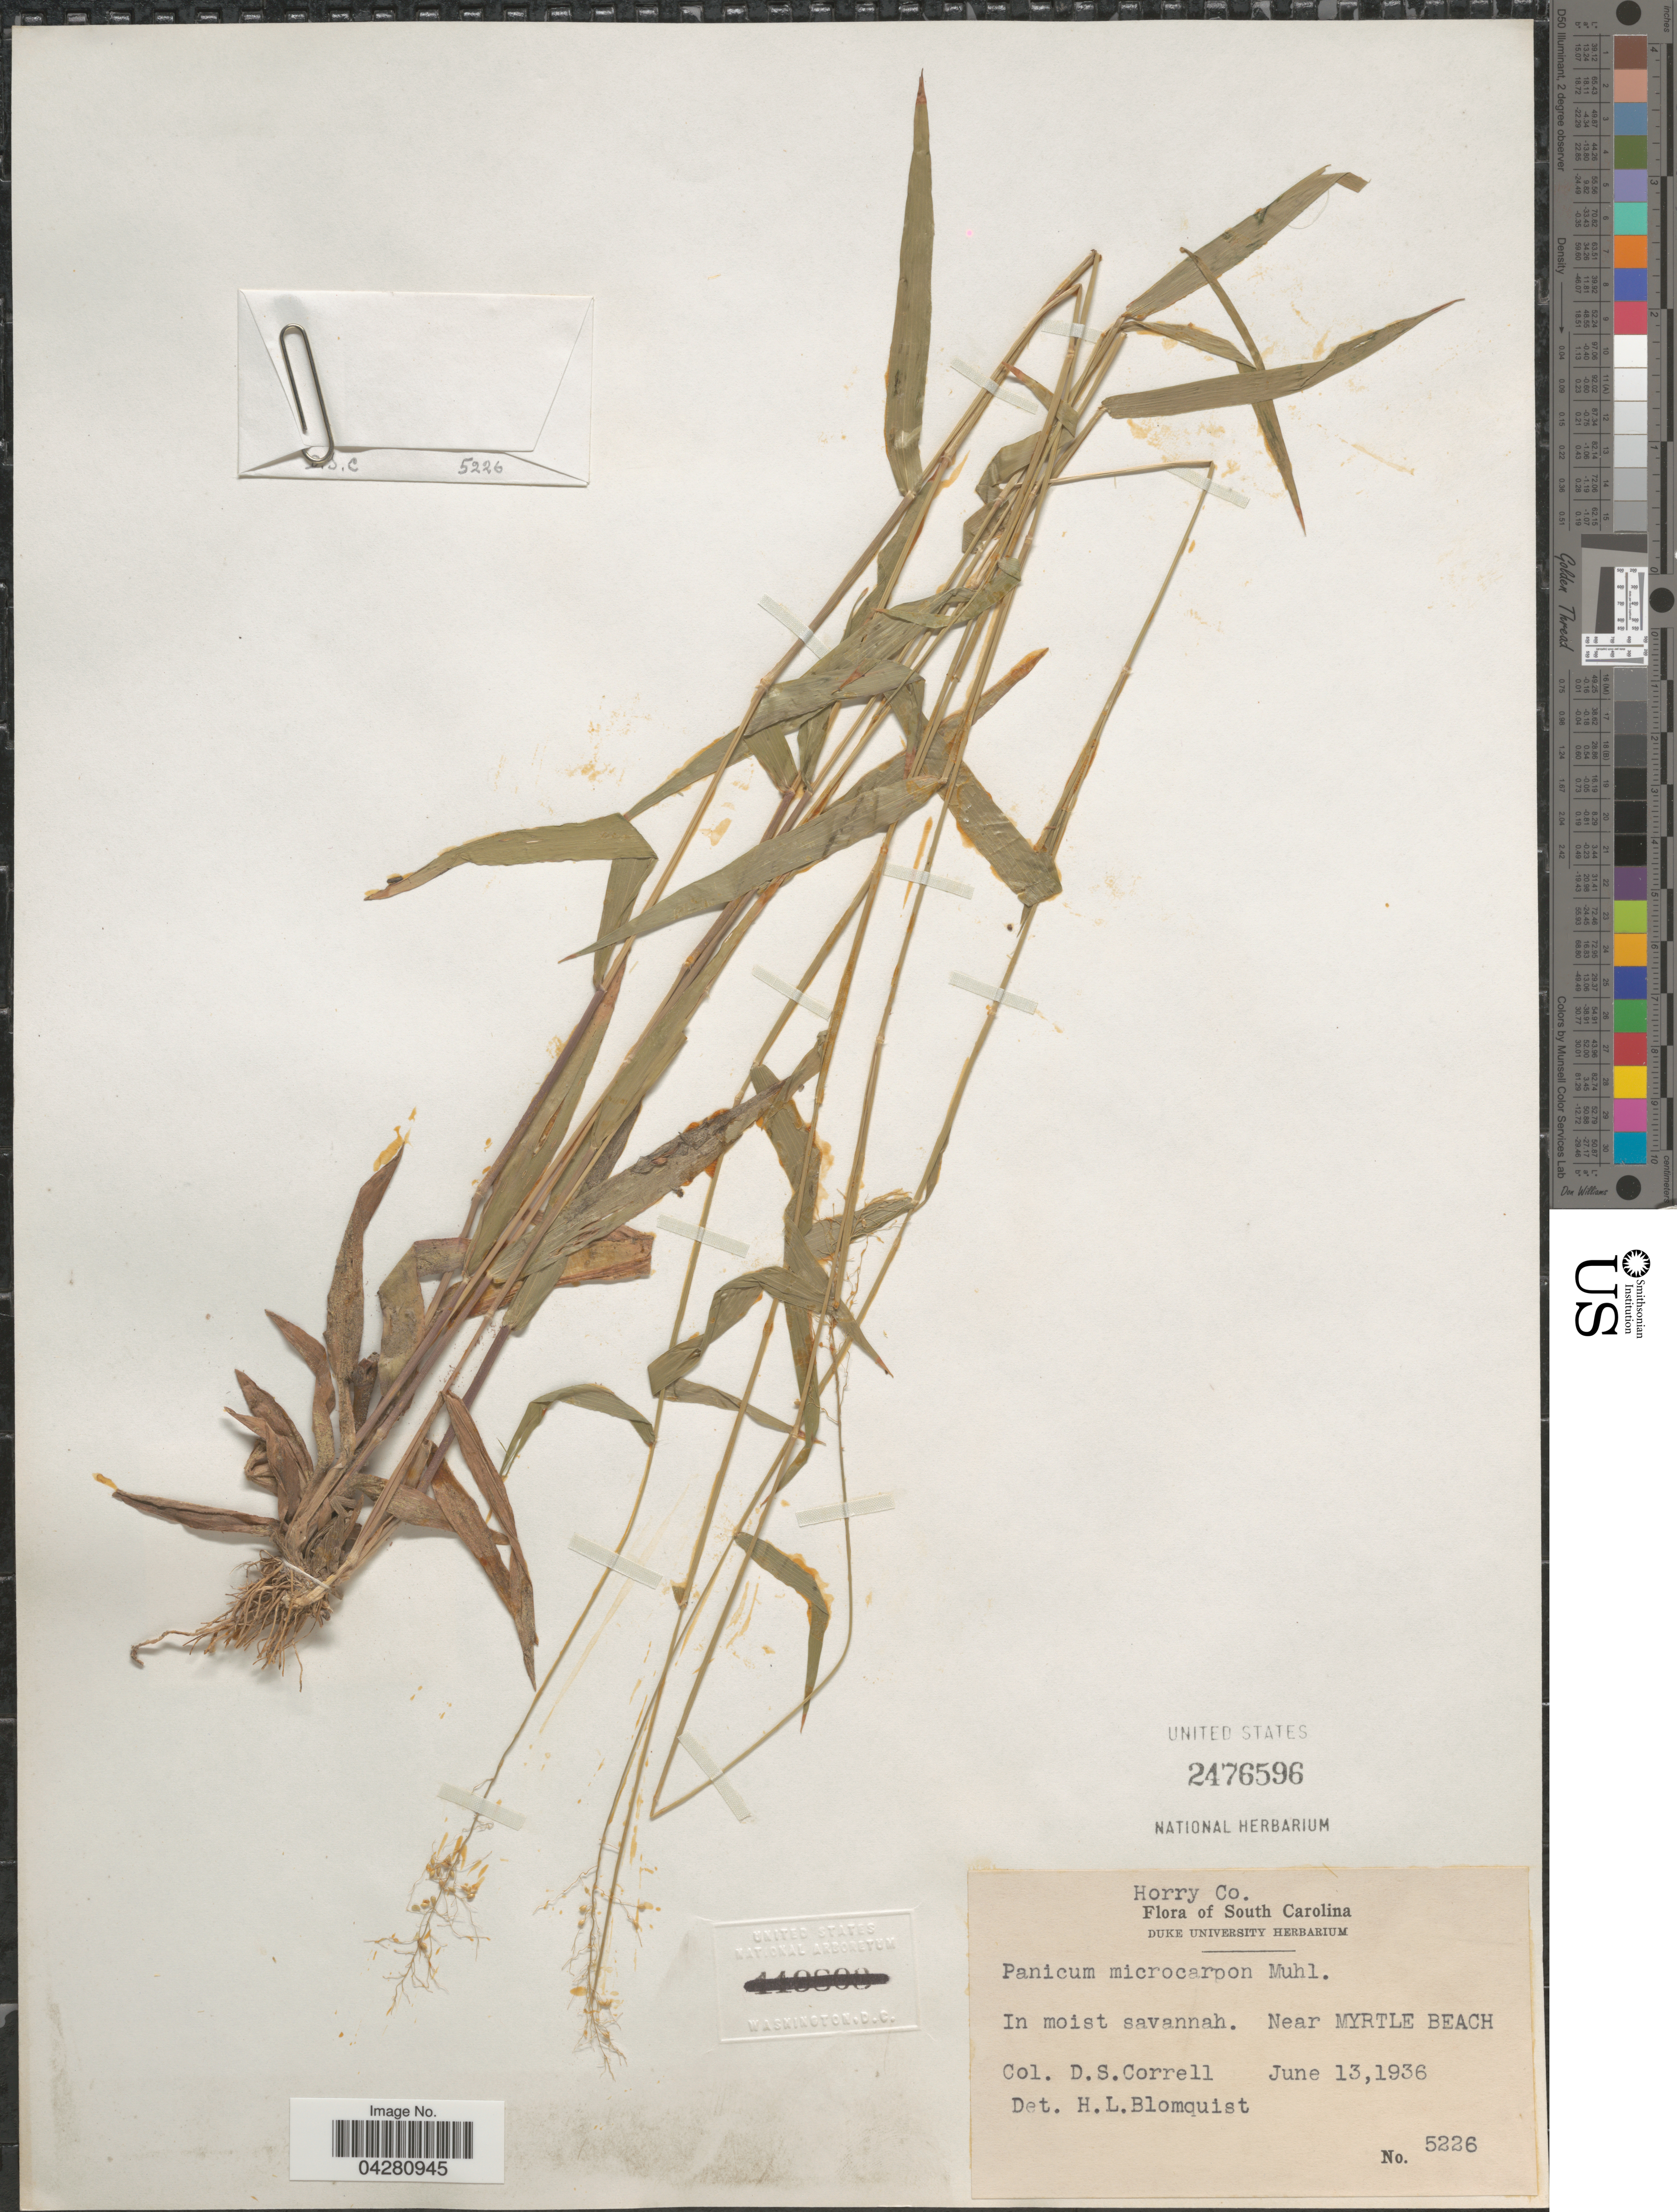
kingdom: Plantae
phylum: Tracheophyta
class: Liliopsida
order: Poales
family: Poaceae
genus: Dichanthelium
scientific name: Dichanthelium dichotomum var. dichotomum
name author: (L.) Gould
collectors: D. S. Correll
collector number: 5226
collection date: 1936-06-13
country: United States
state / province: South Carolina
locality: Horry Co. In moist savannah. Near Myrtle Beach.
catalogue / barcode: US 2476596